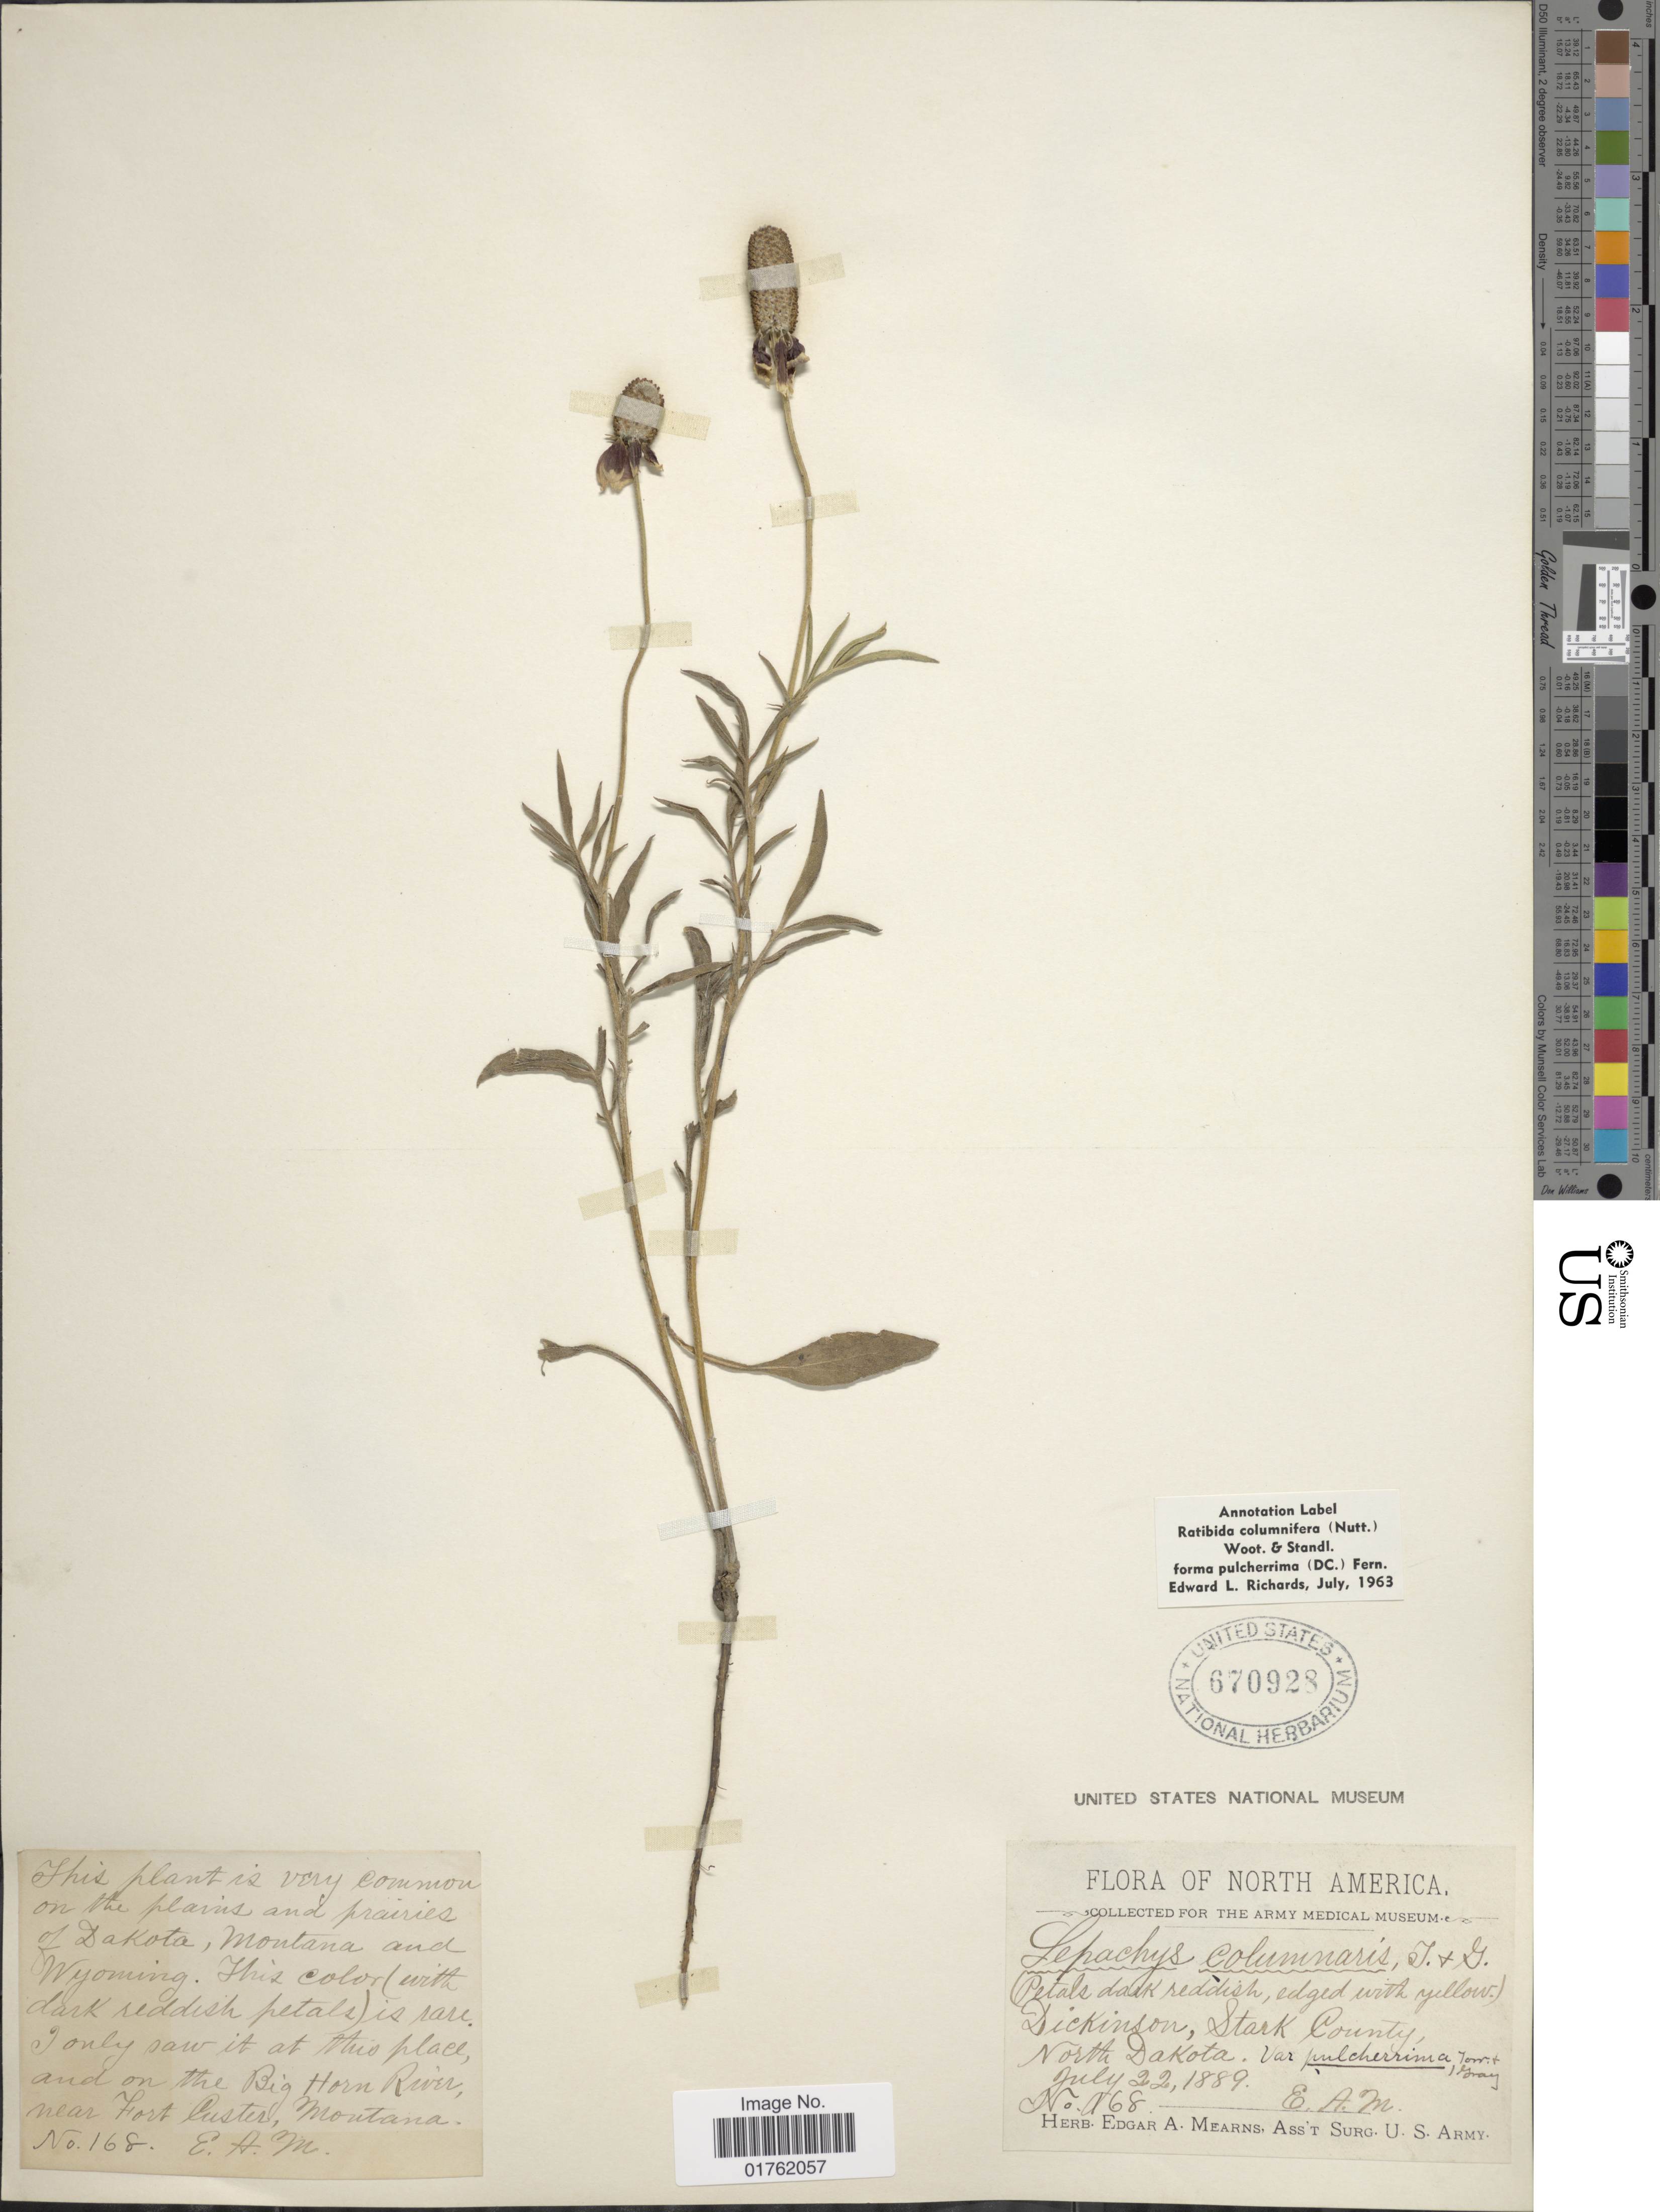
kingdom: Plantae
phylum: Tracheophyta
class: Magnoliopsida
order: Asterales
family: Asteraceae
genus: Ratibida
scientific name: Ratibida columnaris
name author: (Pursh) D. Don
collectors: E. A. Mearns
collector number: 168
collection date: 1889-07-22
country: United States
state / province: North Dakota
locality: Dickingson, Stark County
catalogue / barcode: US 670928